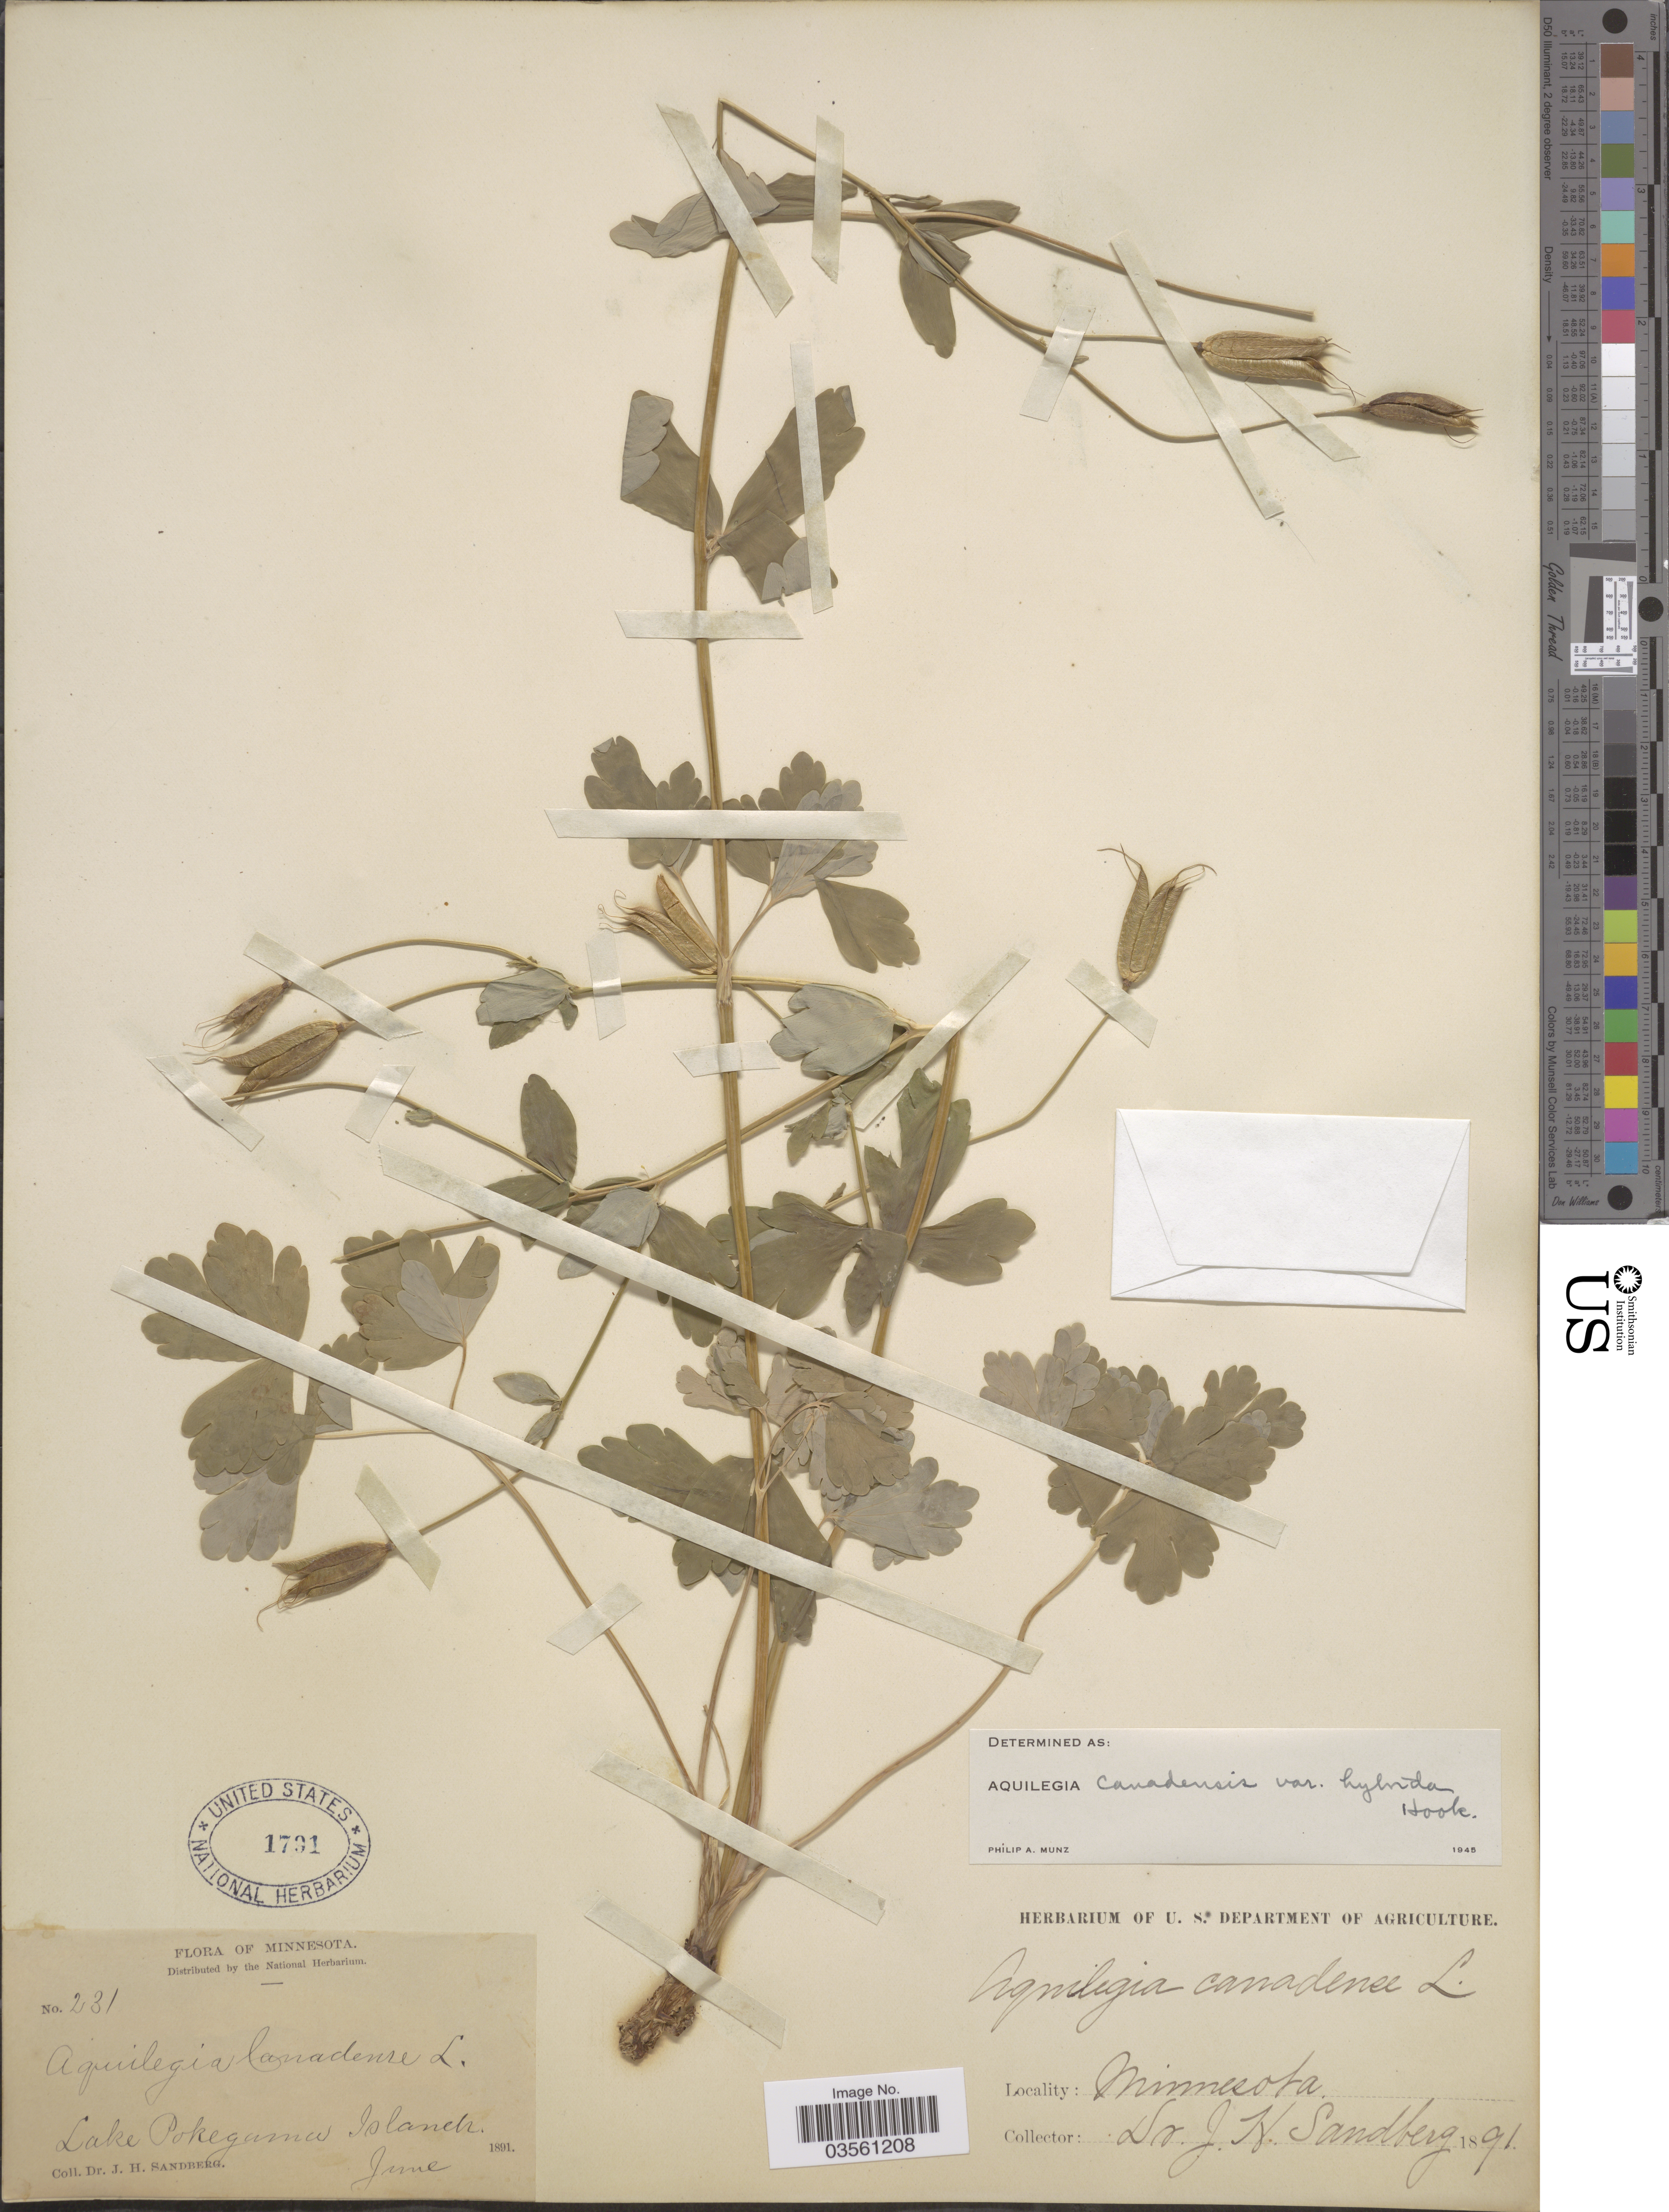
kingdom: Plantae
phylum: Tracheophyta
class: Magnoliopsida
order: Ranunculales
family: Ranunculaceae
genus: Aquilegia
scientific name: Aquilegia canadensis var. hybrida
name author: Hook.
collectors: J. H. Sandberg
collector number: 231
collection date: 1891-06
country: United States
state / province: Minnesota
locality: Lake Pokegama Islands.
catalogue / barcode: US 1791